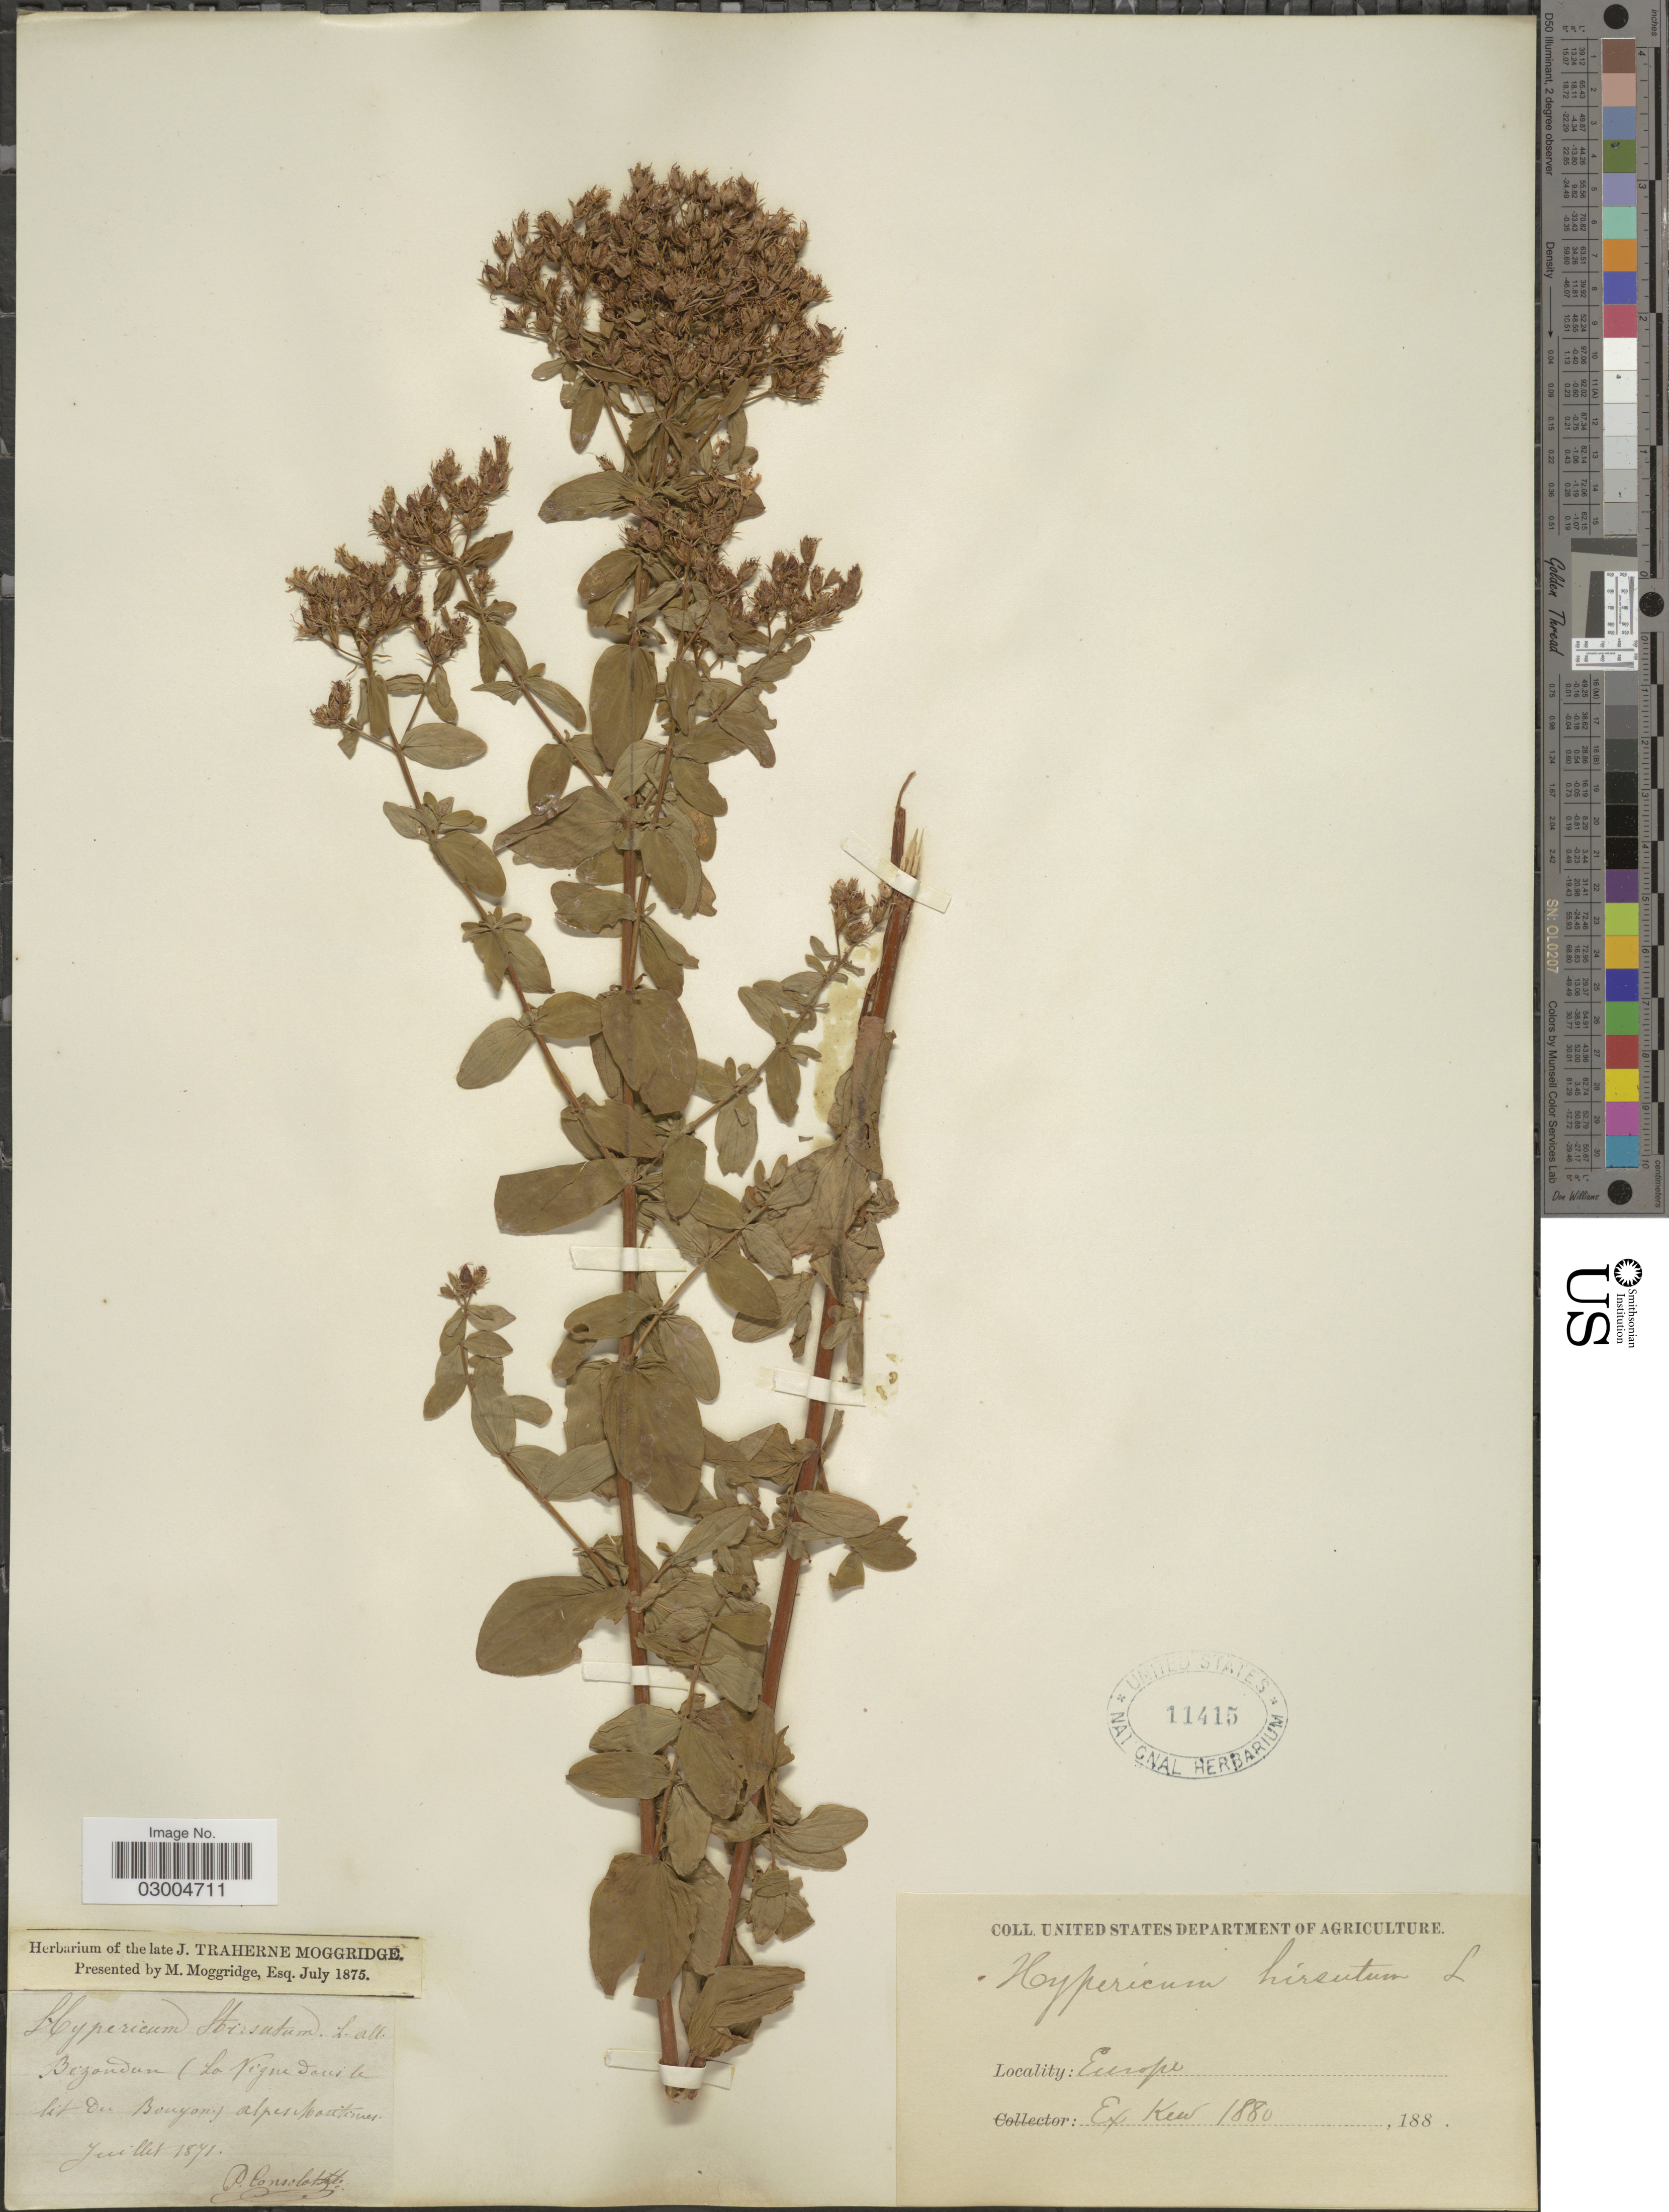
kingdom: Plantae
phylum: Tracheophyta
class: Magnoliopsida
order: Malpighiales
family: Hypericaceae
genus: Hypericum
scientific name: Hypericum hirsutum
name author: L.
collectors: P. Consolat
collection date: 1871-07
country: France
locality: Europe. Bezondun (La Vigne Dousle lit du Bouyon) alpes maritimes.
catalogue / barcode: US 11415